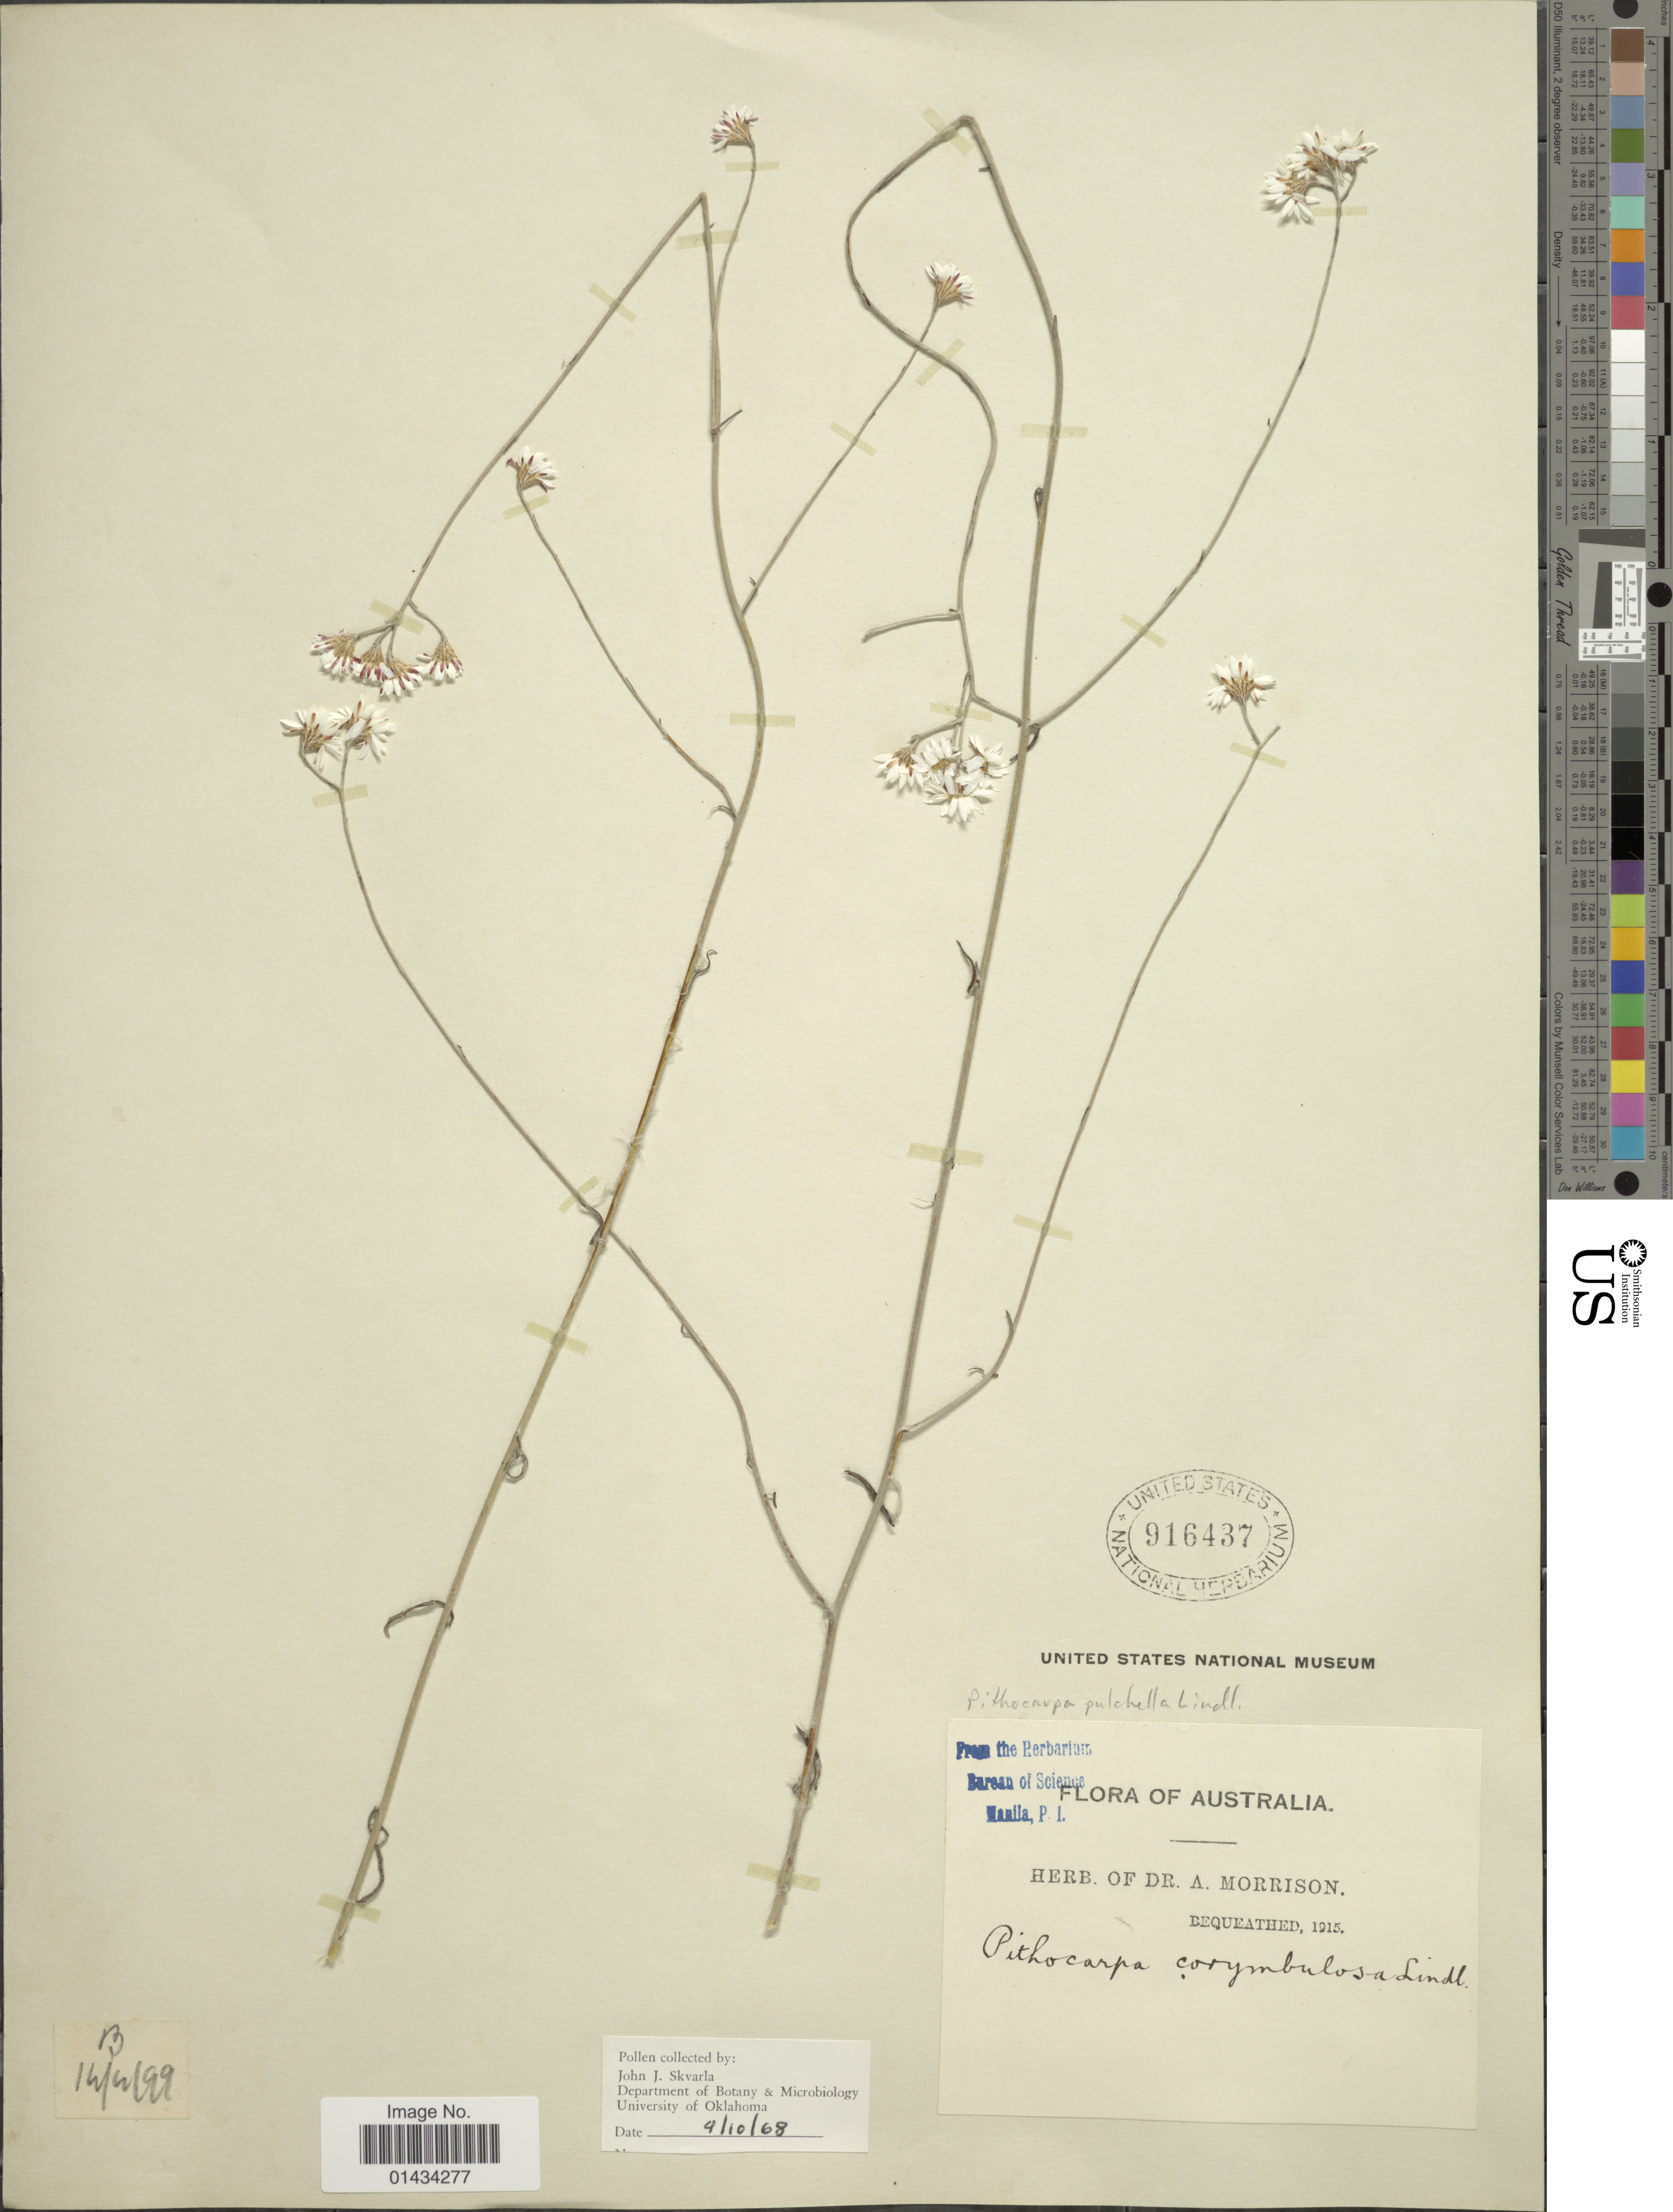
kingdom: Plantae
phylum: Tracheophyta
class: Magnoliopsida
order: Asterales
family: Asteraceae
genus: Pithocarpa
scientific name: Pithocarpa pulchella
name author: Lindl.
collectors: ex herb. Dr. A. Morrison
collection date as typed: Transcribed d/m/y: 14/4/99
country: Australia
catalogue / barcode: US 916437